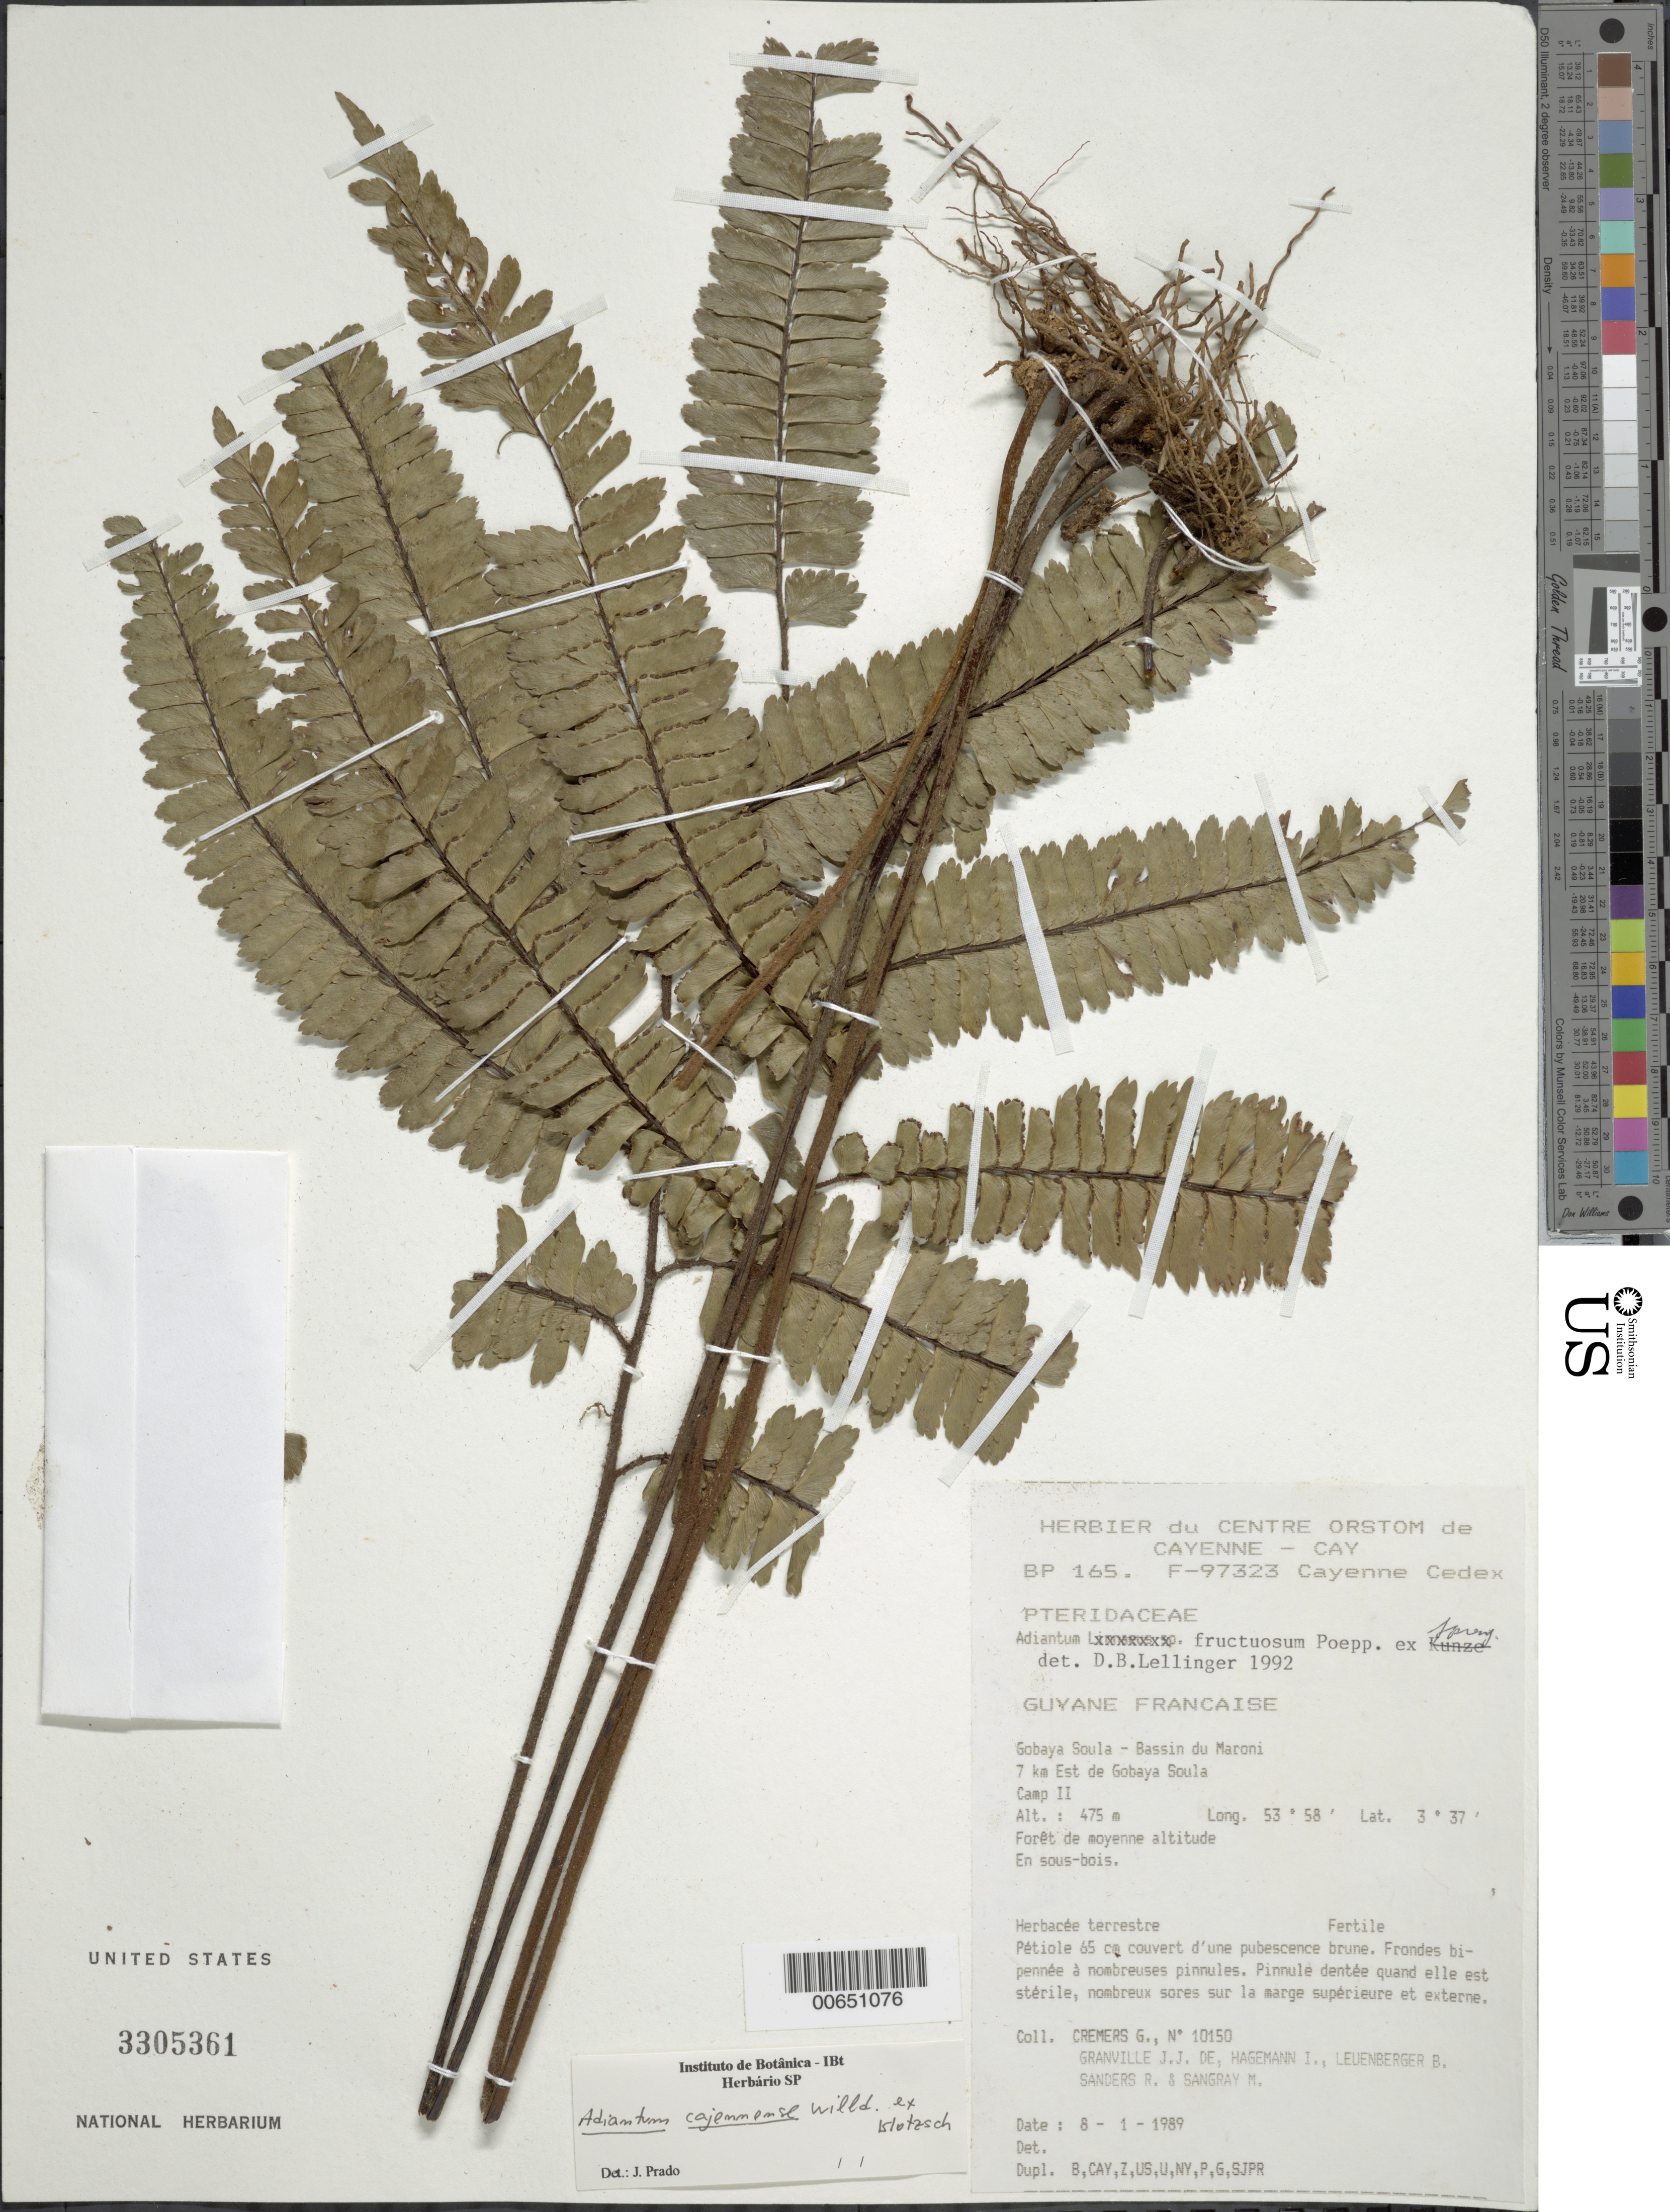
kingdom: Plantae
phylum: Tracheophyta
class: Polypodiopsida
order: Polypodiales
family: Pteridaceae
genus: Adiantum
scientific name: Adiantum cajennense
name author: Willd. ex Klotzsch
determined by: Prado, J.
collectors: G. Cremers, J.-J. de Granville, I. Hagemann, B. E. Leuenberger, R. Sanders & M. S. Sangrey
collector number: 10150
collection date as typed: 8-Jan-89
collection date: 1989-01-08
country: French Guiana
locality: Gobaya Soula, 7 km Est de, Bassin du Maroni, camp II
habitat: Foret de moyenne altitude, en sous-bois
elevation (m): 475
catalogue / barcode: US 3305361